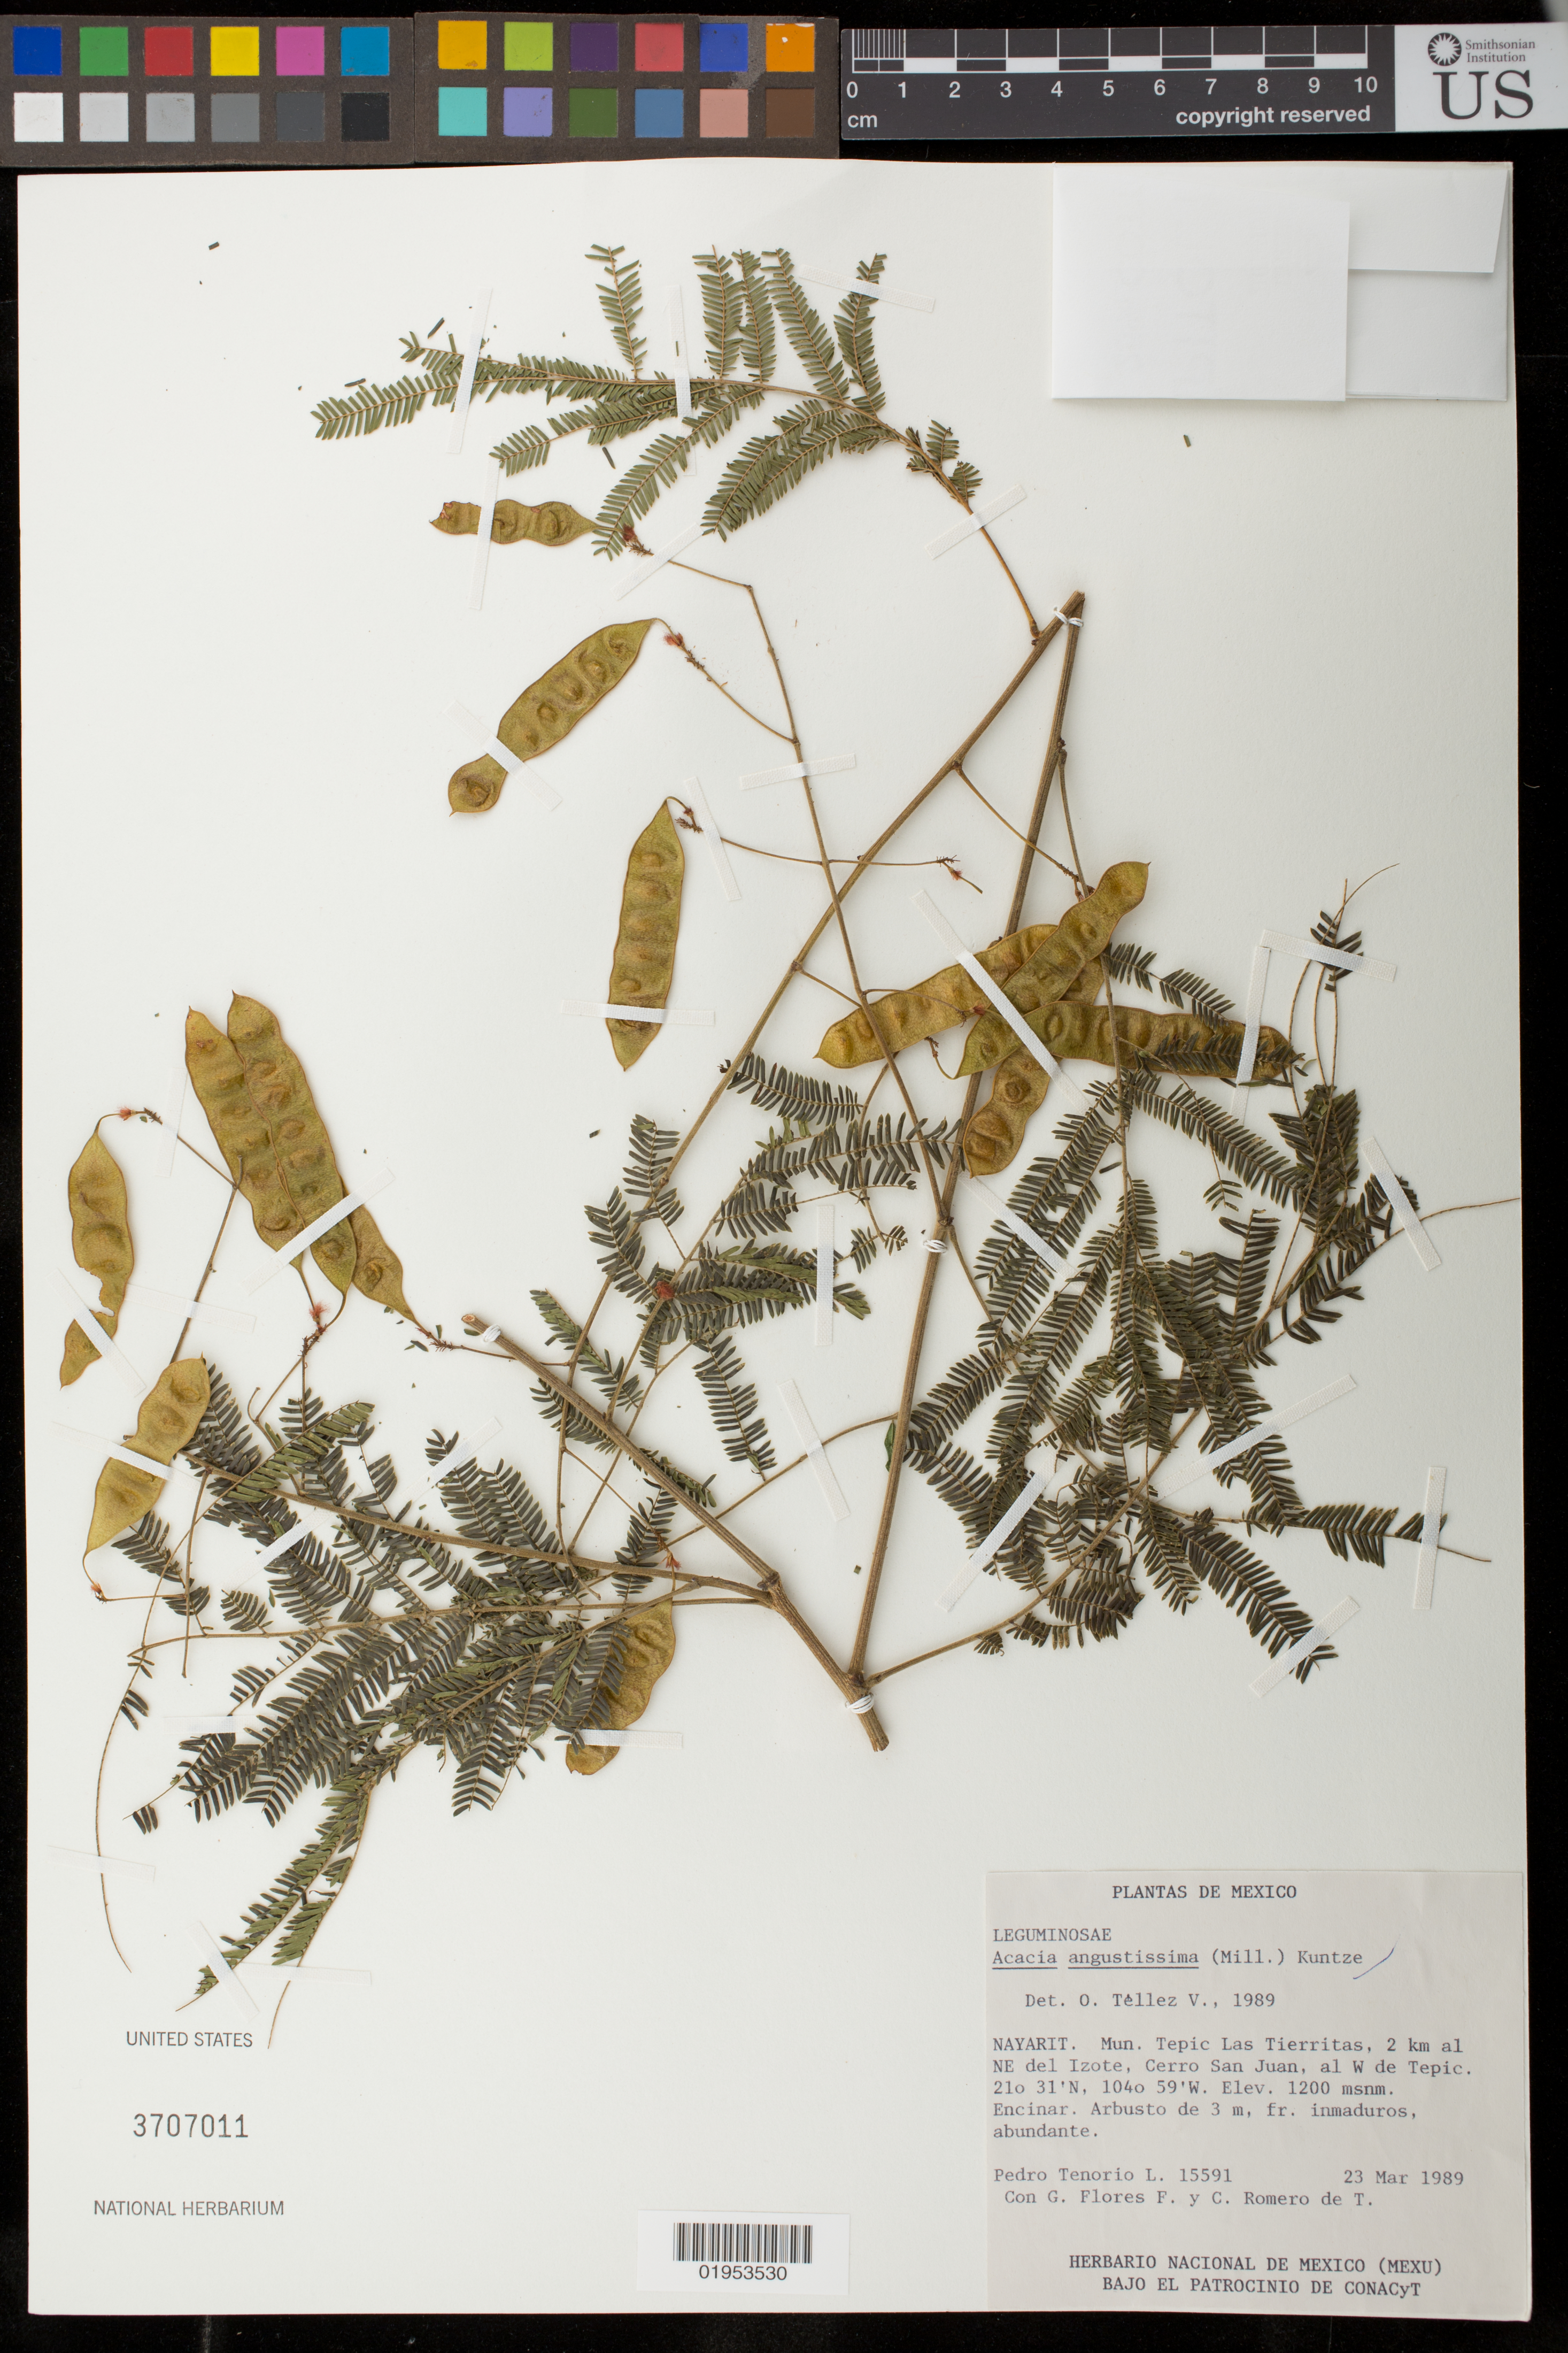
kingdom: Plantae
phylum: Tracheophyta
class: Magnoliopsida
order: Fabales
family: Fabaceae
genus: Acaciella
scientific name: Acaciella angustissima var. angustissima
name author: (Mill.) Britton & Rose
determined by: Strong, Mark T., (BOT), Smithsonian Institution - National Museum of Natural History (UNITED STATES)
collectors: P. Tenorio L., G. Flores F. & C. Romero de T.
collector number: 15591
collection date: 1989-03-23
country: Mexico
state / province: Nayarit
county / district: Tepic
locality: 2 km al NE del Izote, Cerro San Juan, al W de Tepic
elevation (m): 1200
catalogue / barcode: US 3707011